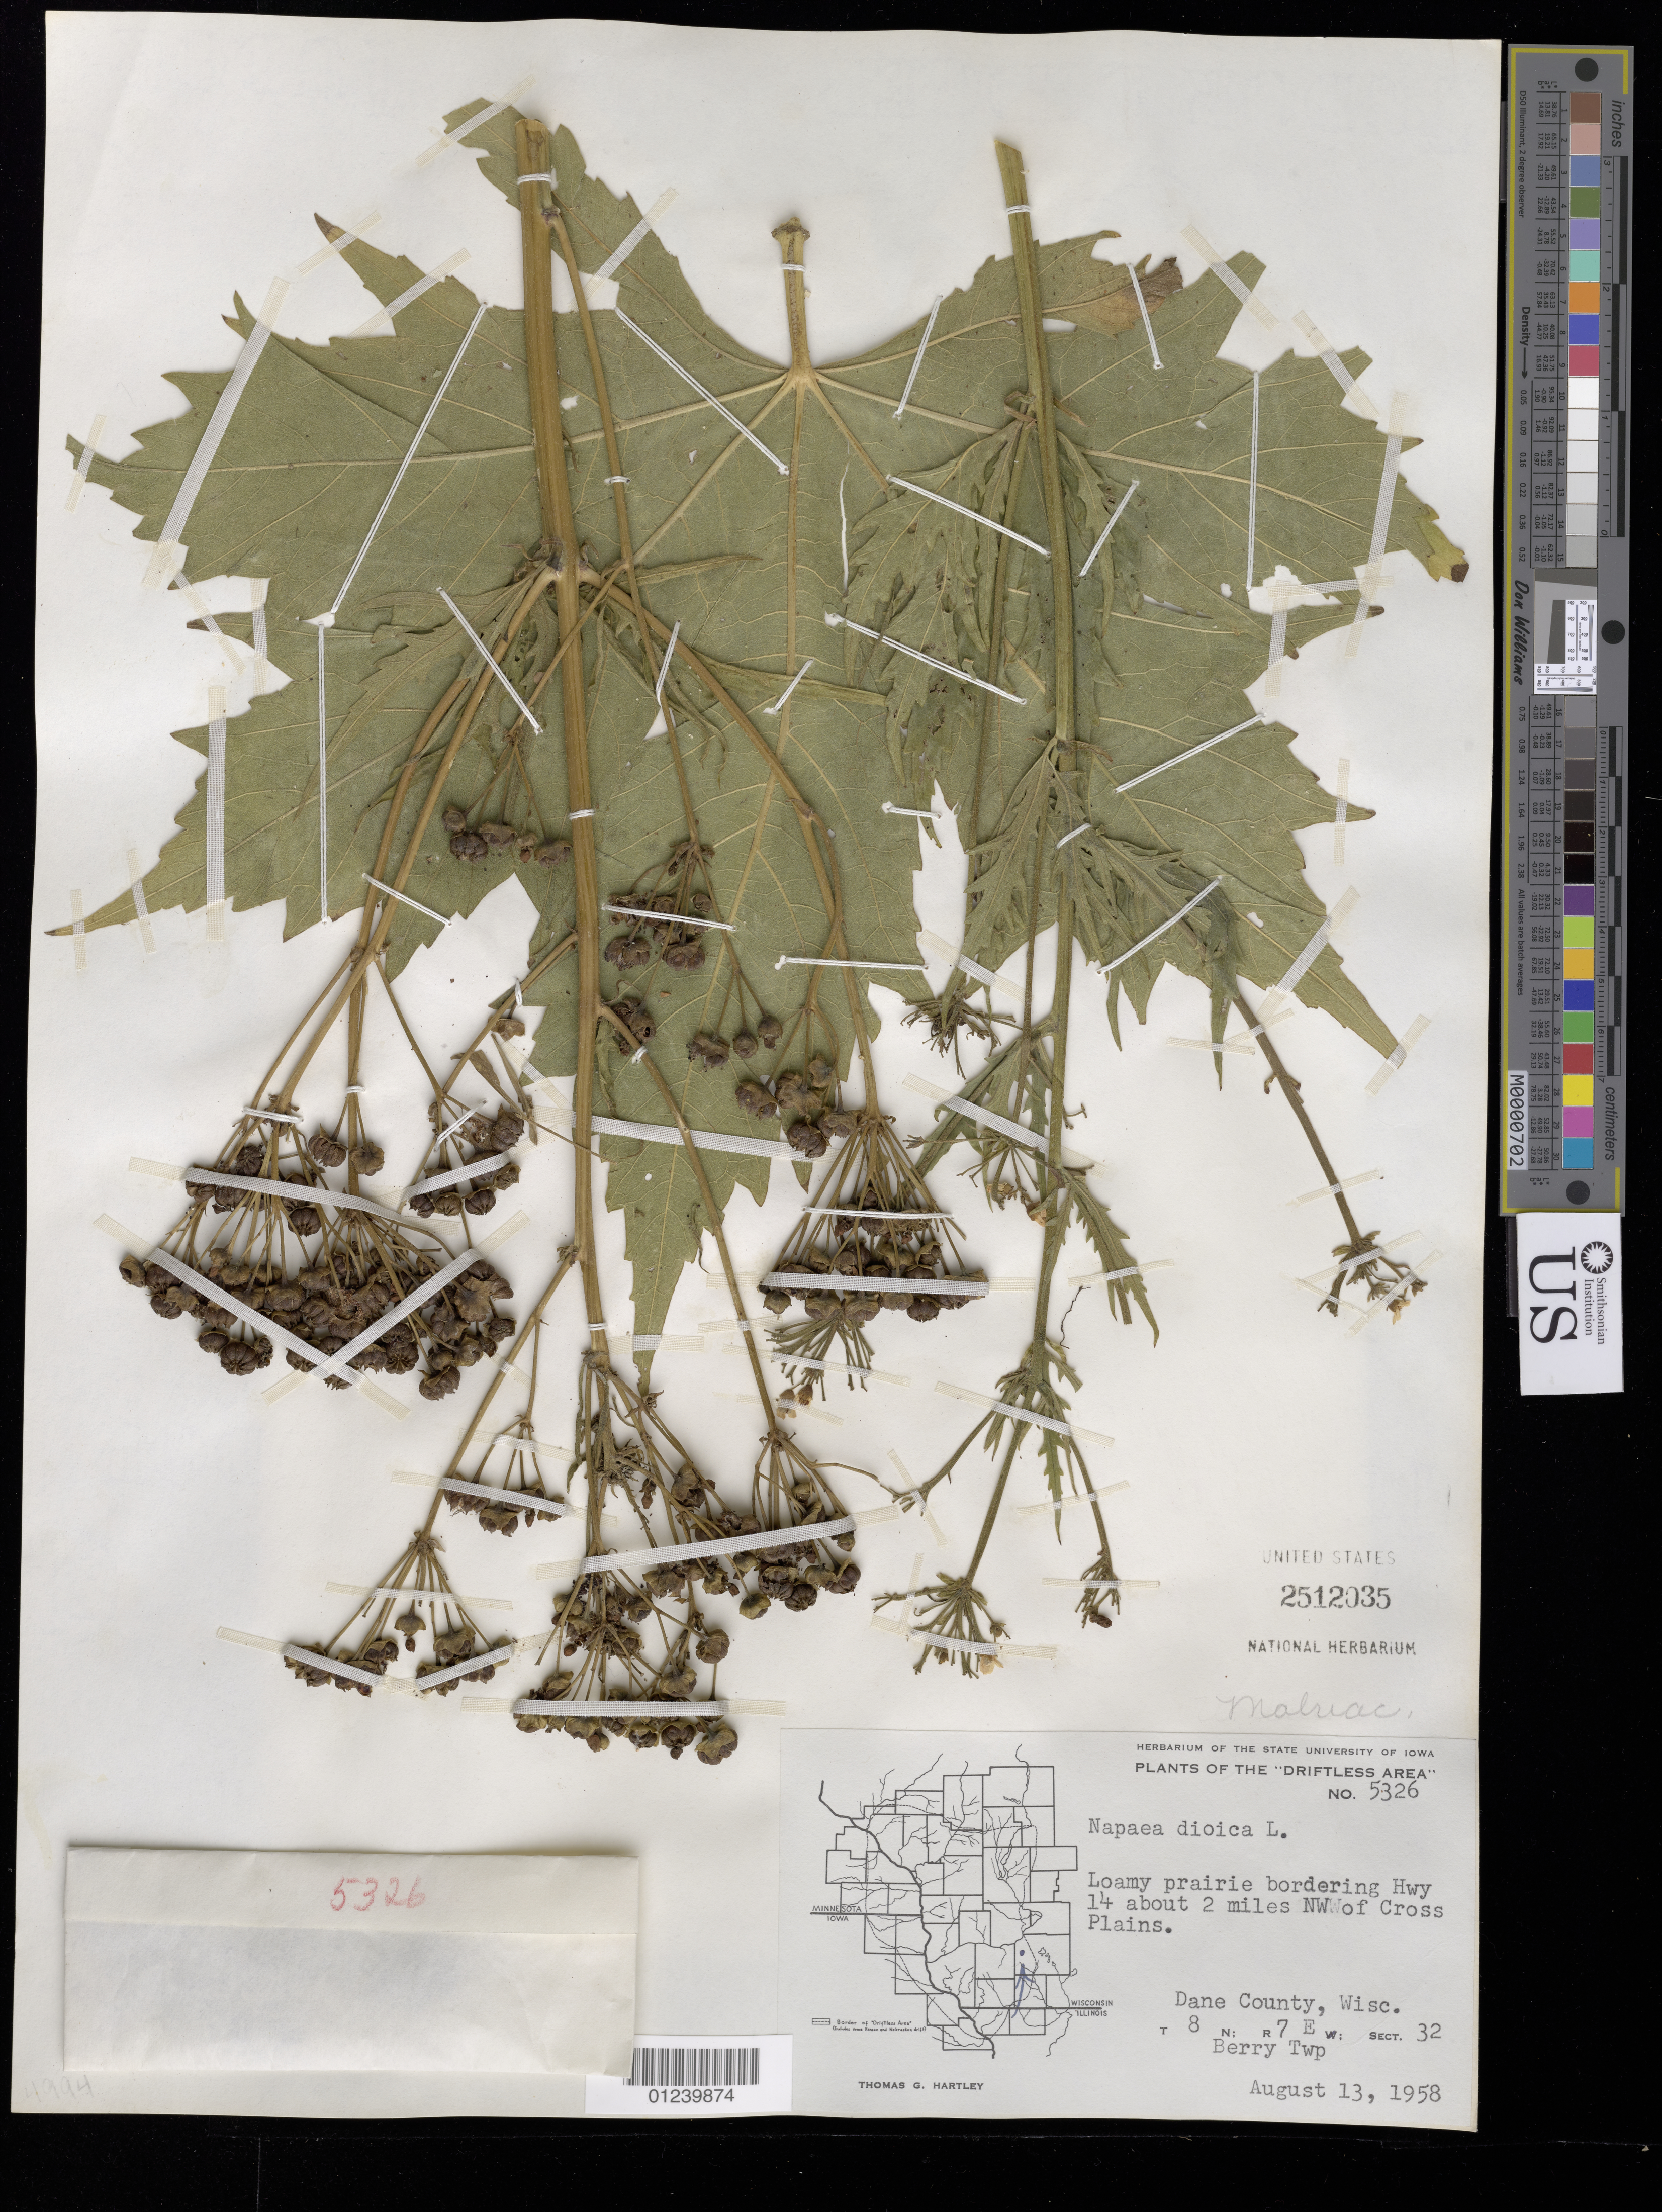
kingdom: Plantae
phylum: Tracheophyta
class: Magnoliopsida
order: Malvales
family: Malvaceae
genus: Napaea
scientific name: Napaea dioica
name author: L.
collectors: T. G. Hartley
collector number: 5326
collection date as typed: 13 Aug 1958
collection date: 1958-08-13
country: United States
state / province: Wisconsin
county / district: Dane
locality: Bordering Hwy 14 about 2 mi NW of Cross Plains.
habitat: Loamy prairie.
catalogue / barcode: US 2512035